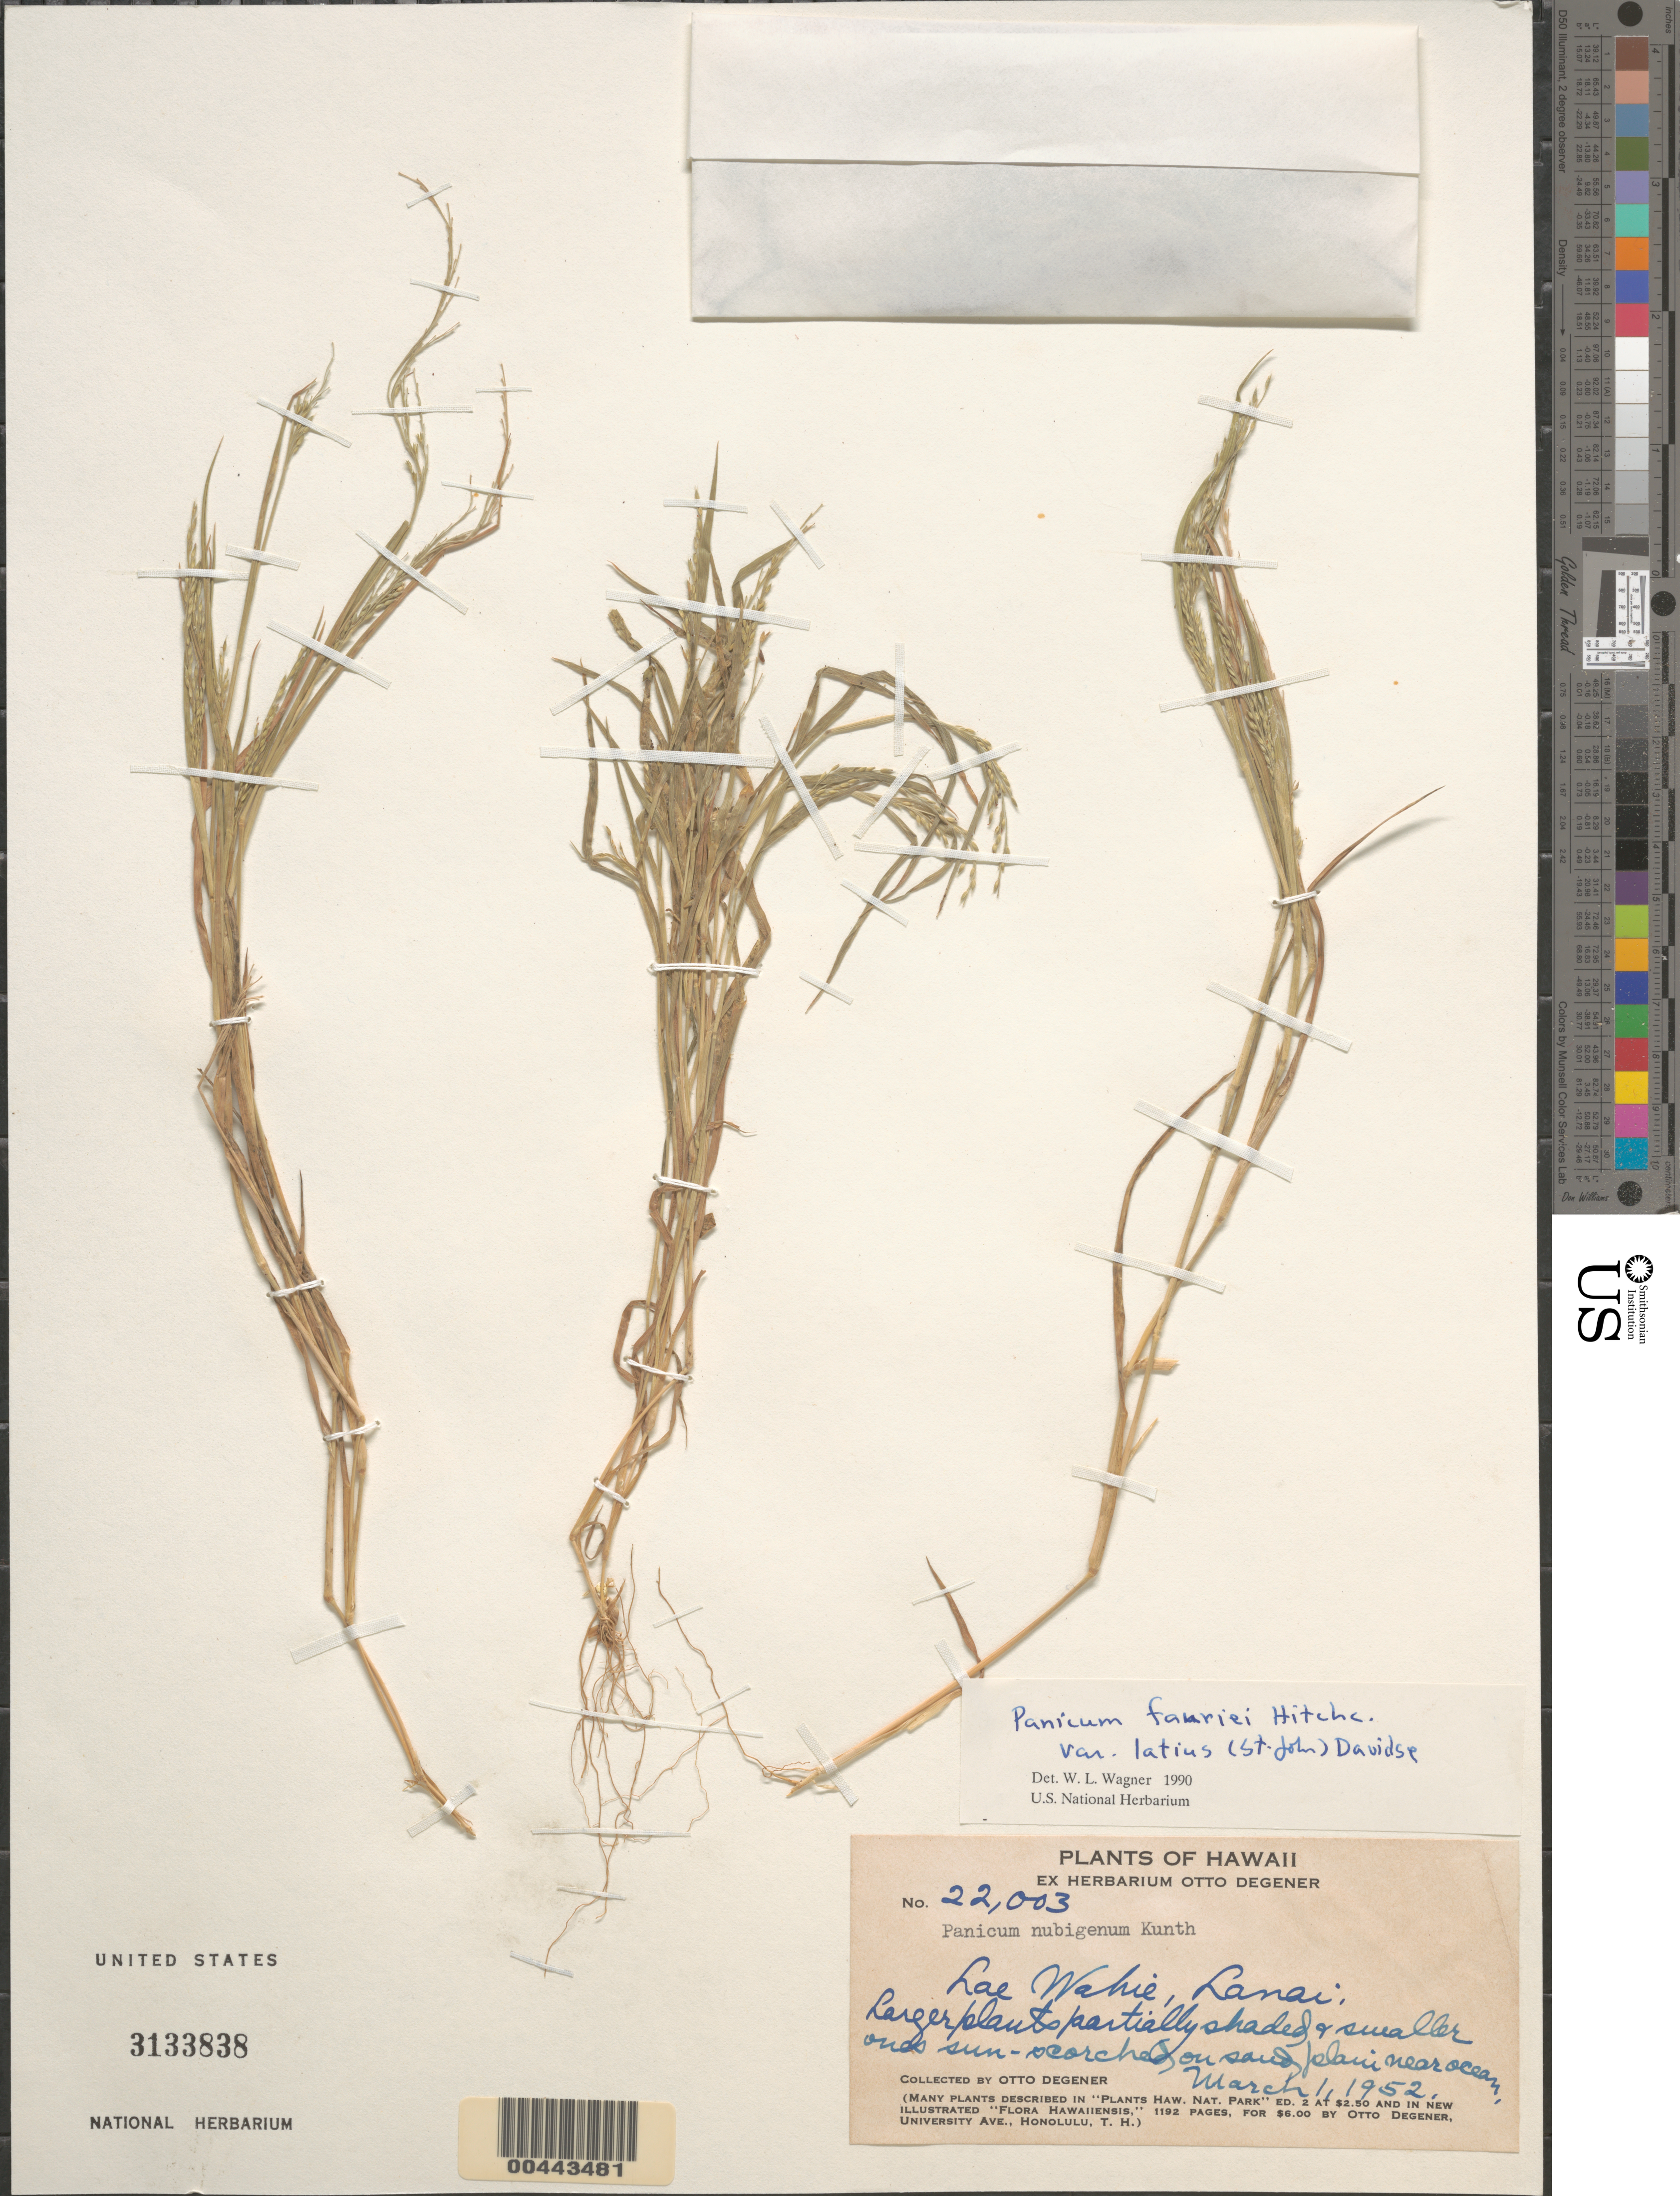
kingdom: Plantae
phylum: Tracheophyta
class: Liliopsida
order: Poales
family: Poaceae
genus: Panicum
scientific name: Panicum fauriei var. latius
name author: (H. St. John) Davidse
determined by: Wagner, W. L., (BOT), Smithsonian Institution - National Museum of Natural History (UNITED STATES)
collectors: O. Degener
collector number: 22003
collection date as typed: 1 Mar 1952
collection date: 1952-03-01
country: United States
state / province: Hawaii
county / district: Maui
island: Lana'i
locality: Lae Wahie, near ocean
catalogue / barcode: US 3133838